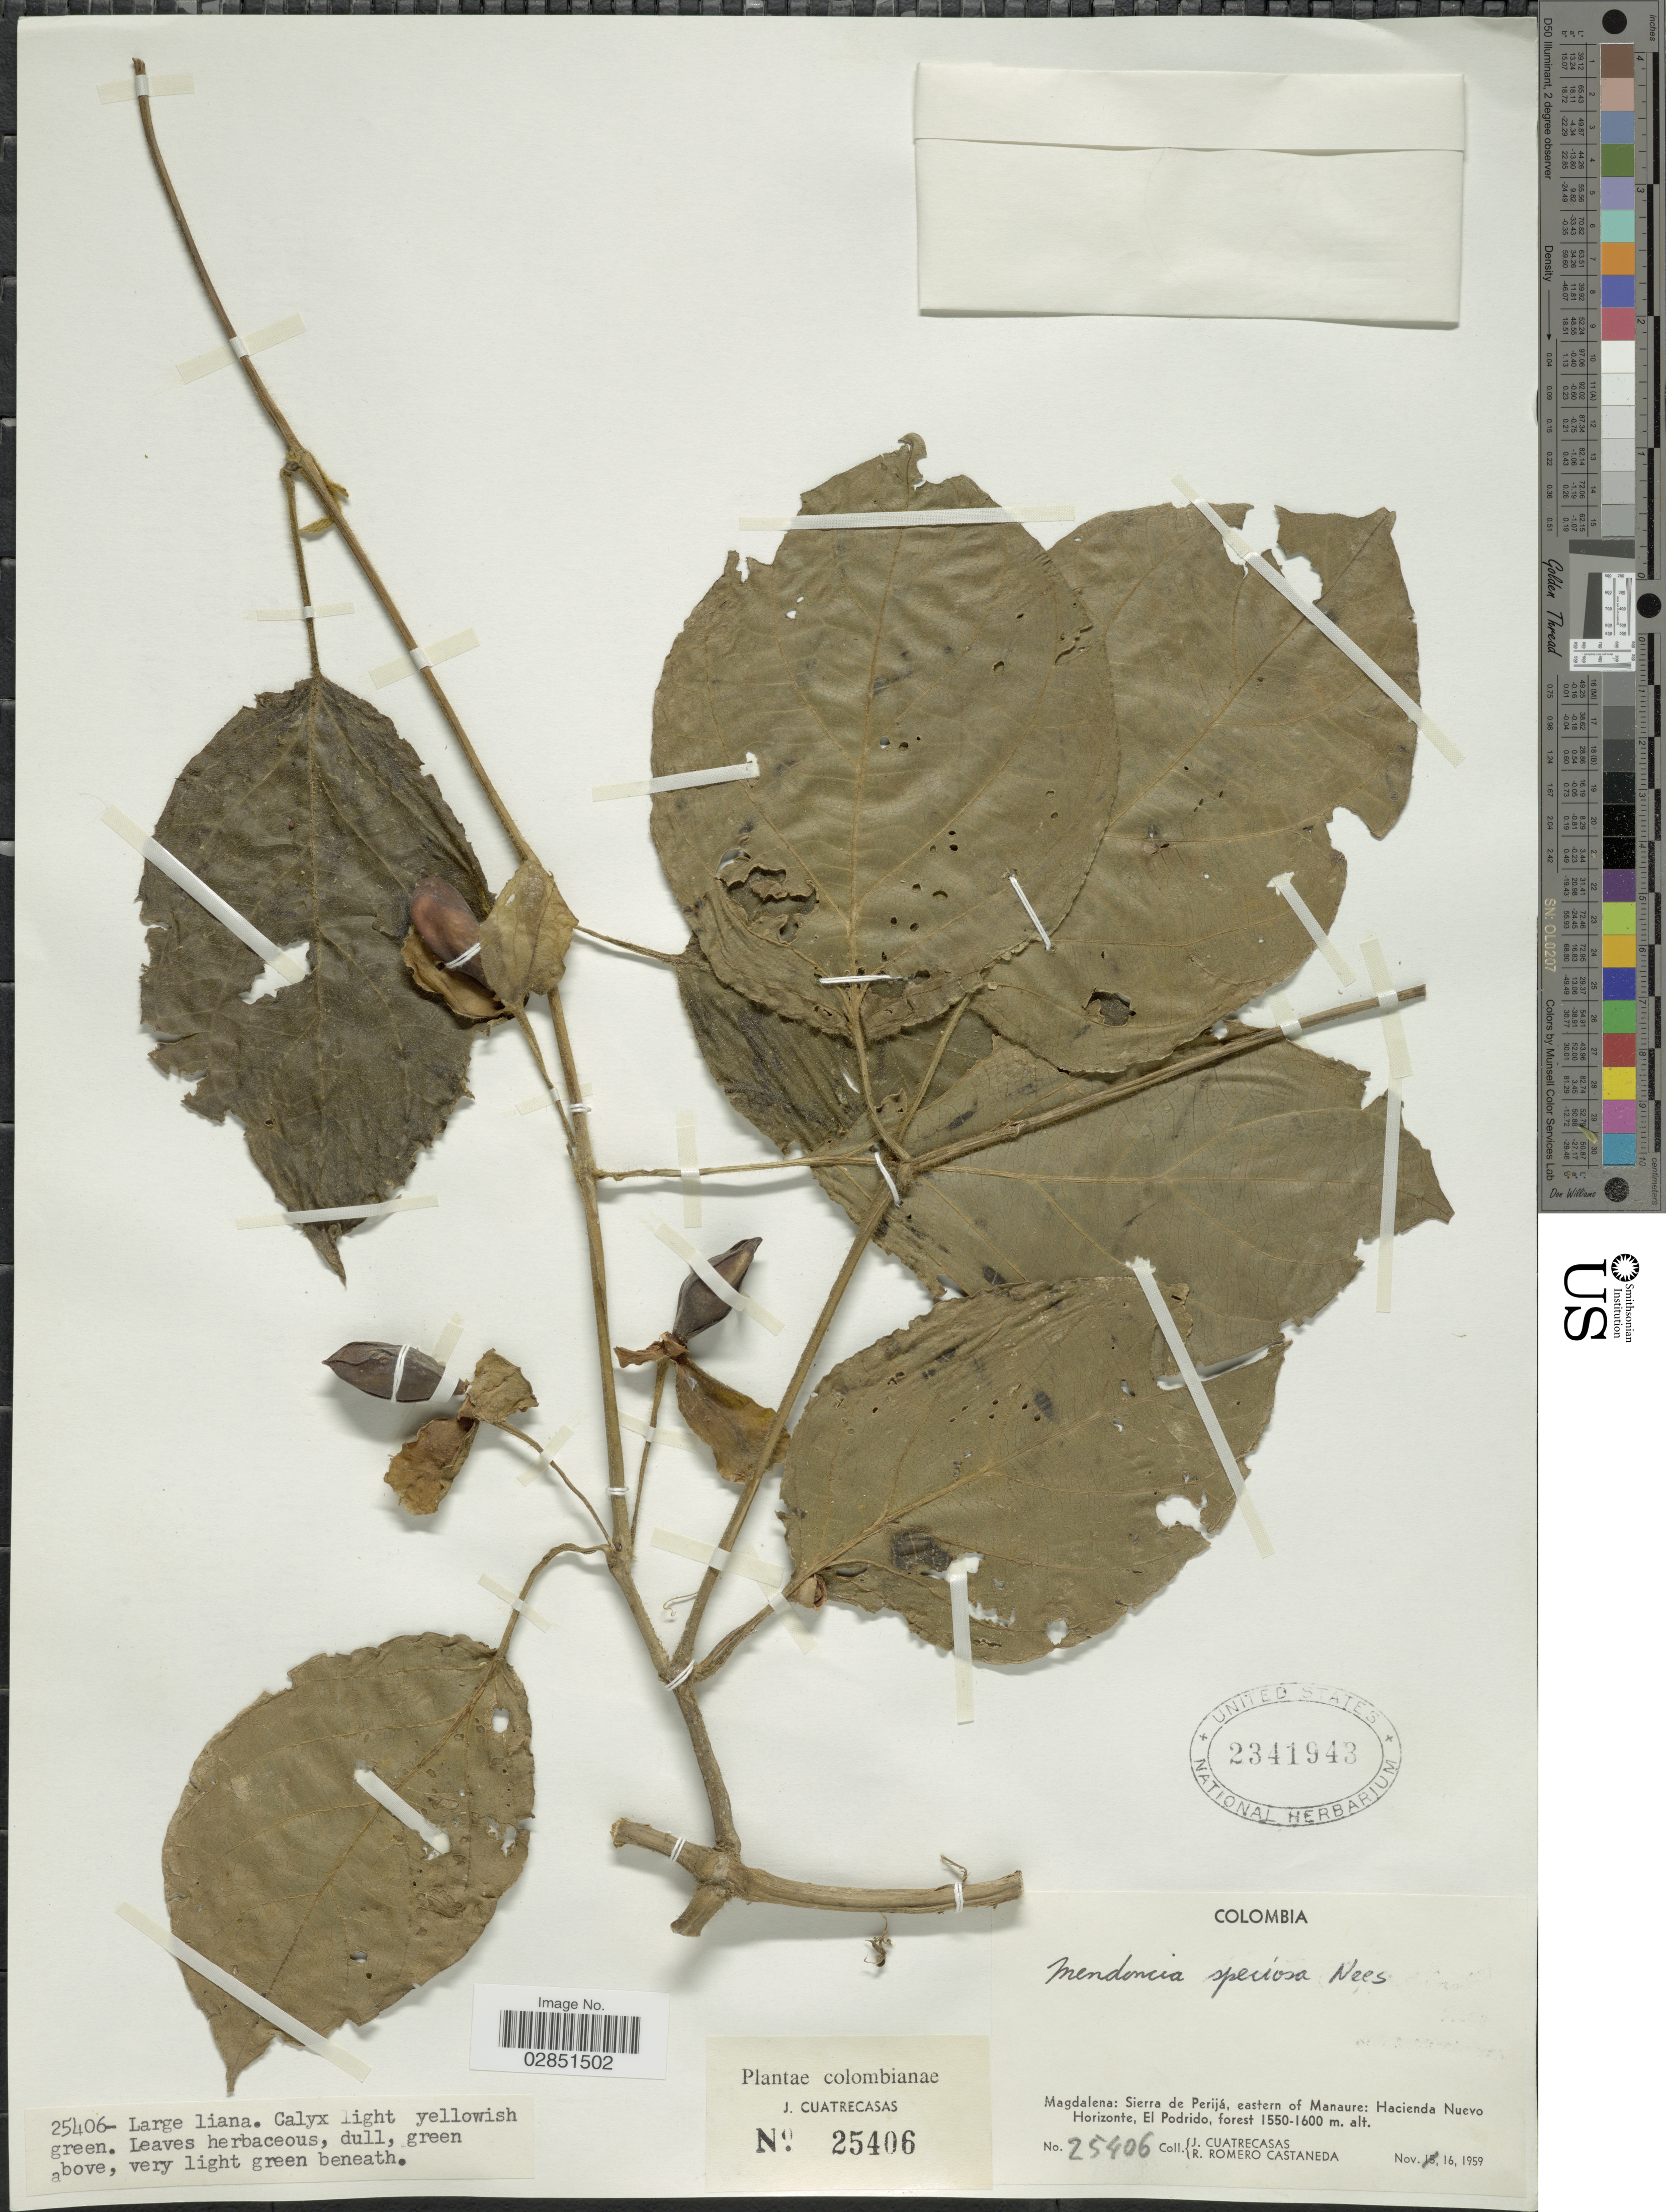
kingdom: Plantae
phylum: Tracheophyta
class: Magnoliopsida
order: Lamiales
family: Acanthaceae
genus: Mendoncia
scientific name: Mendoncia speciosa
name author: Nees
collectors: J. Cuatrecasas & R. Romero Castañeda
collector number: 25406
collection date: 1959-11-16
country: Colombia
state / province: Magdalena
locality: Sierra de Perijá, eastern of Manaure: Hacienda Nuevo Horizonte, El Podrido.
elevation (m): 1550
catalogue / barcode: US 2341943